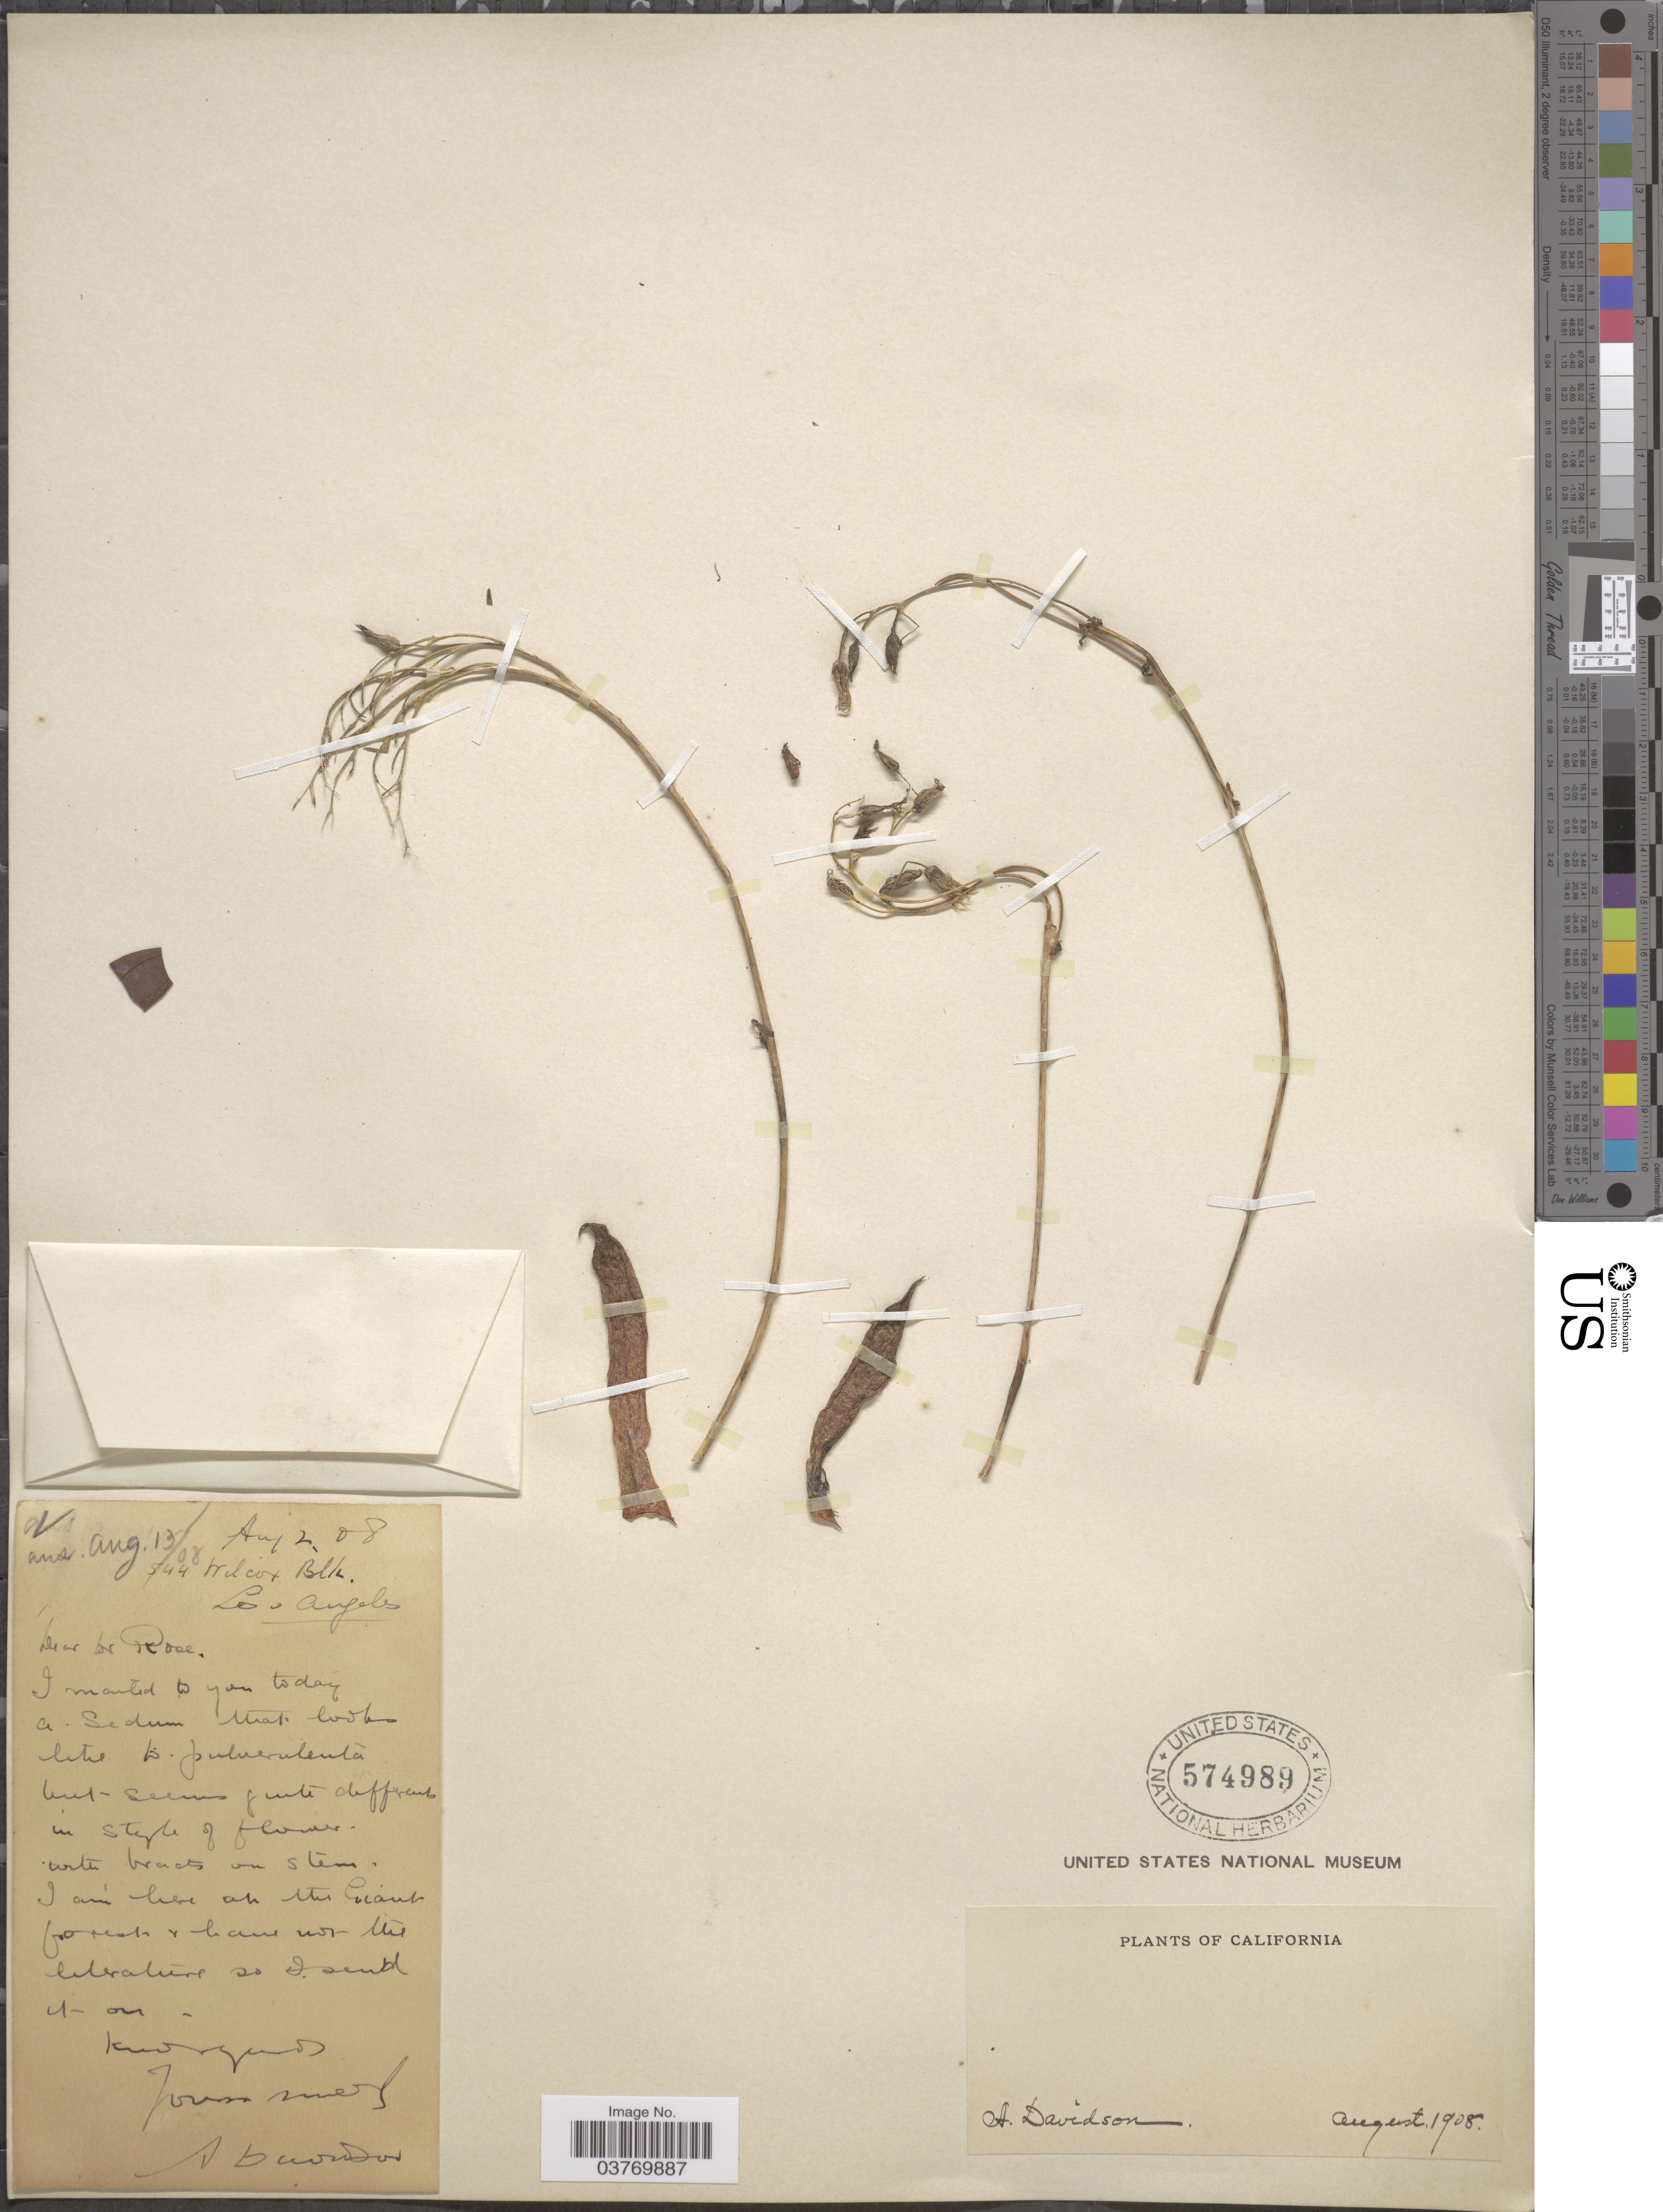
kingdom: Plantae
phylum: Tracheophyta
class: Magnoliopsida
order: Saxifragales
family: Crassulaceae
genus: Dudleya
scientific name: Dudleya sp.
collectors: A. Davidson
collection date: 1908-08-02/1908-08-13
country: United States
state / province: California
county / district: Los Angeles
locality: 544 Wilcot* Blk*.? Los Angeles.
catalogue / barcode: US 574989